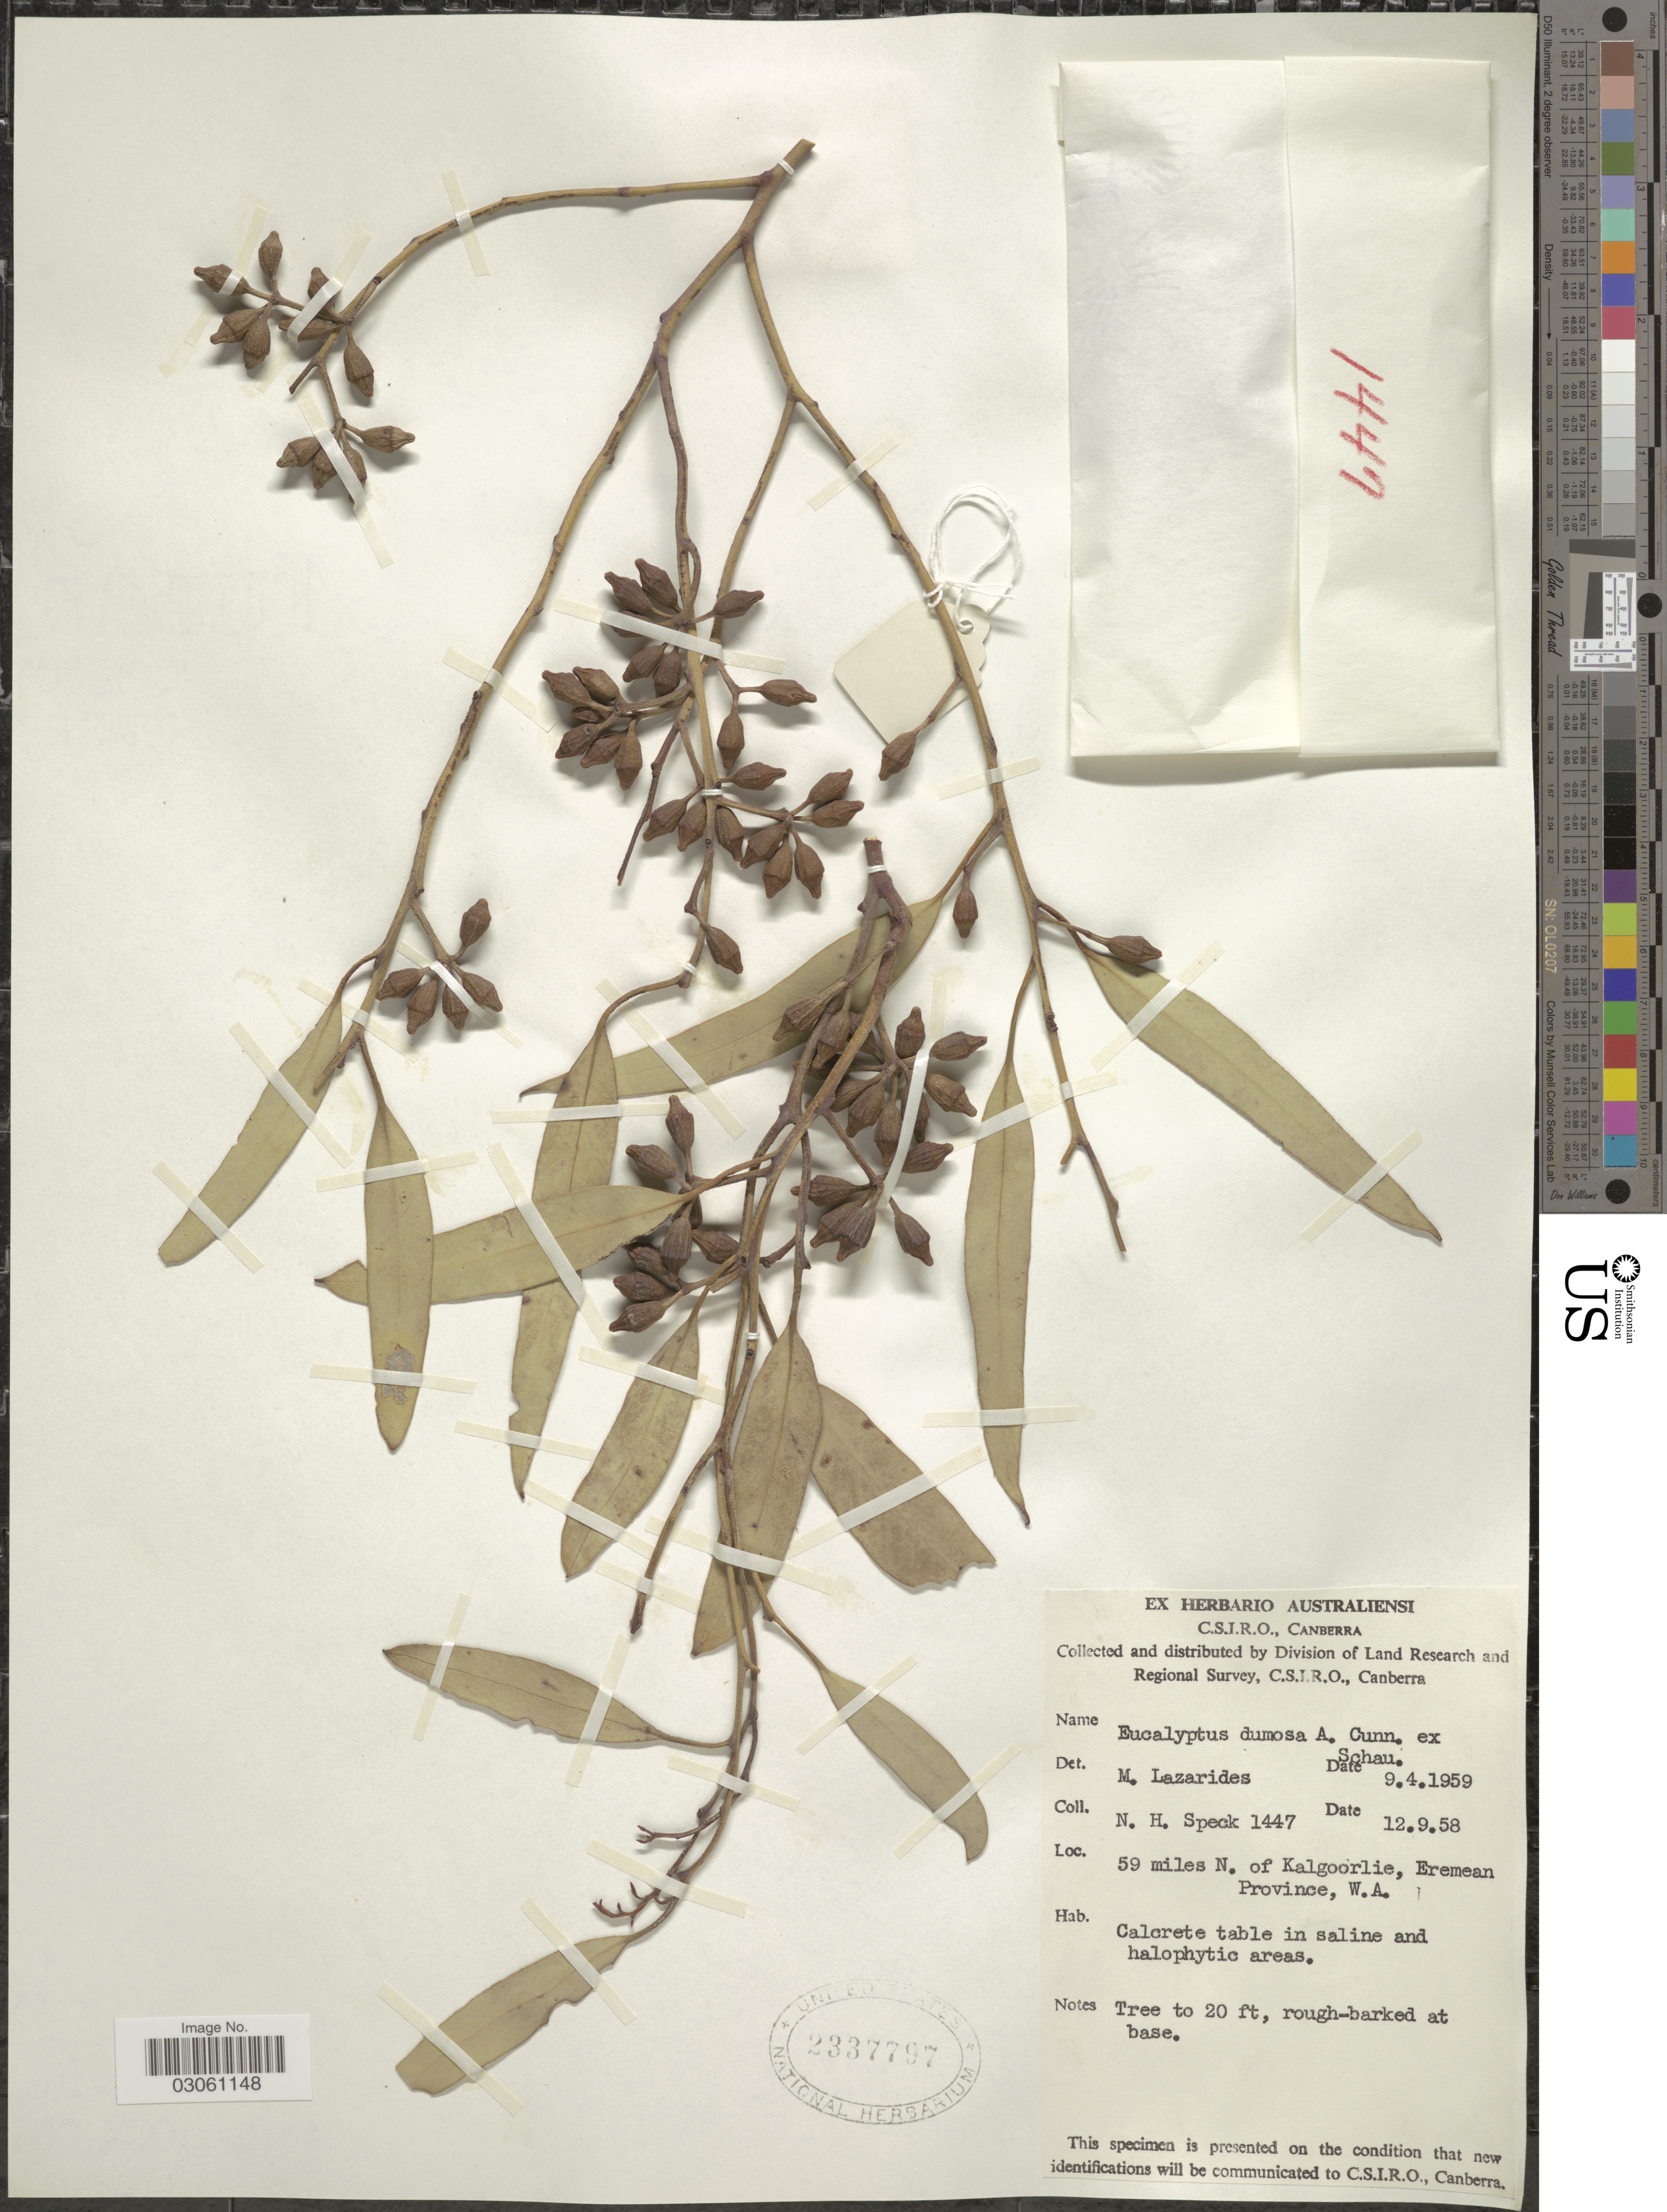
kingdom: Plantae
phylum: Tracheophyta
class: Magnoliopsida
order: Myrtales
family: Myrtaceae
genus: Eucalyptus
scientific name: Eucalyptus dumosa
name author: A. Cunn. ex Oxley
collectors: N. Speck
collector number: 1447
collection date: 1958-09-12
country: Australia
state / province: Western Australia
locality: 59 miles N. of Kalgoorlie, Eremean Province, W.A.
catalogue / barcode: US 2337797